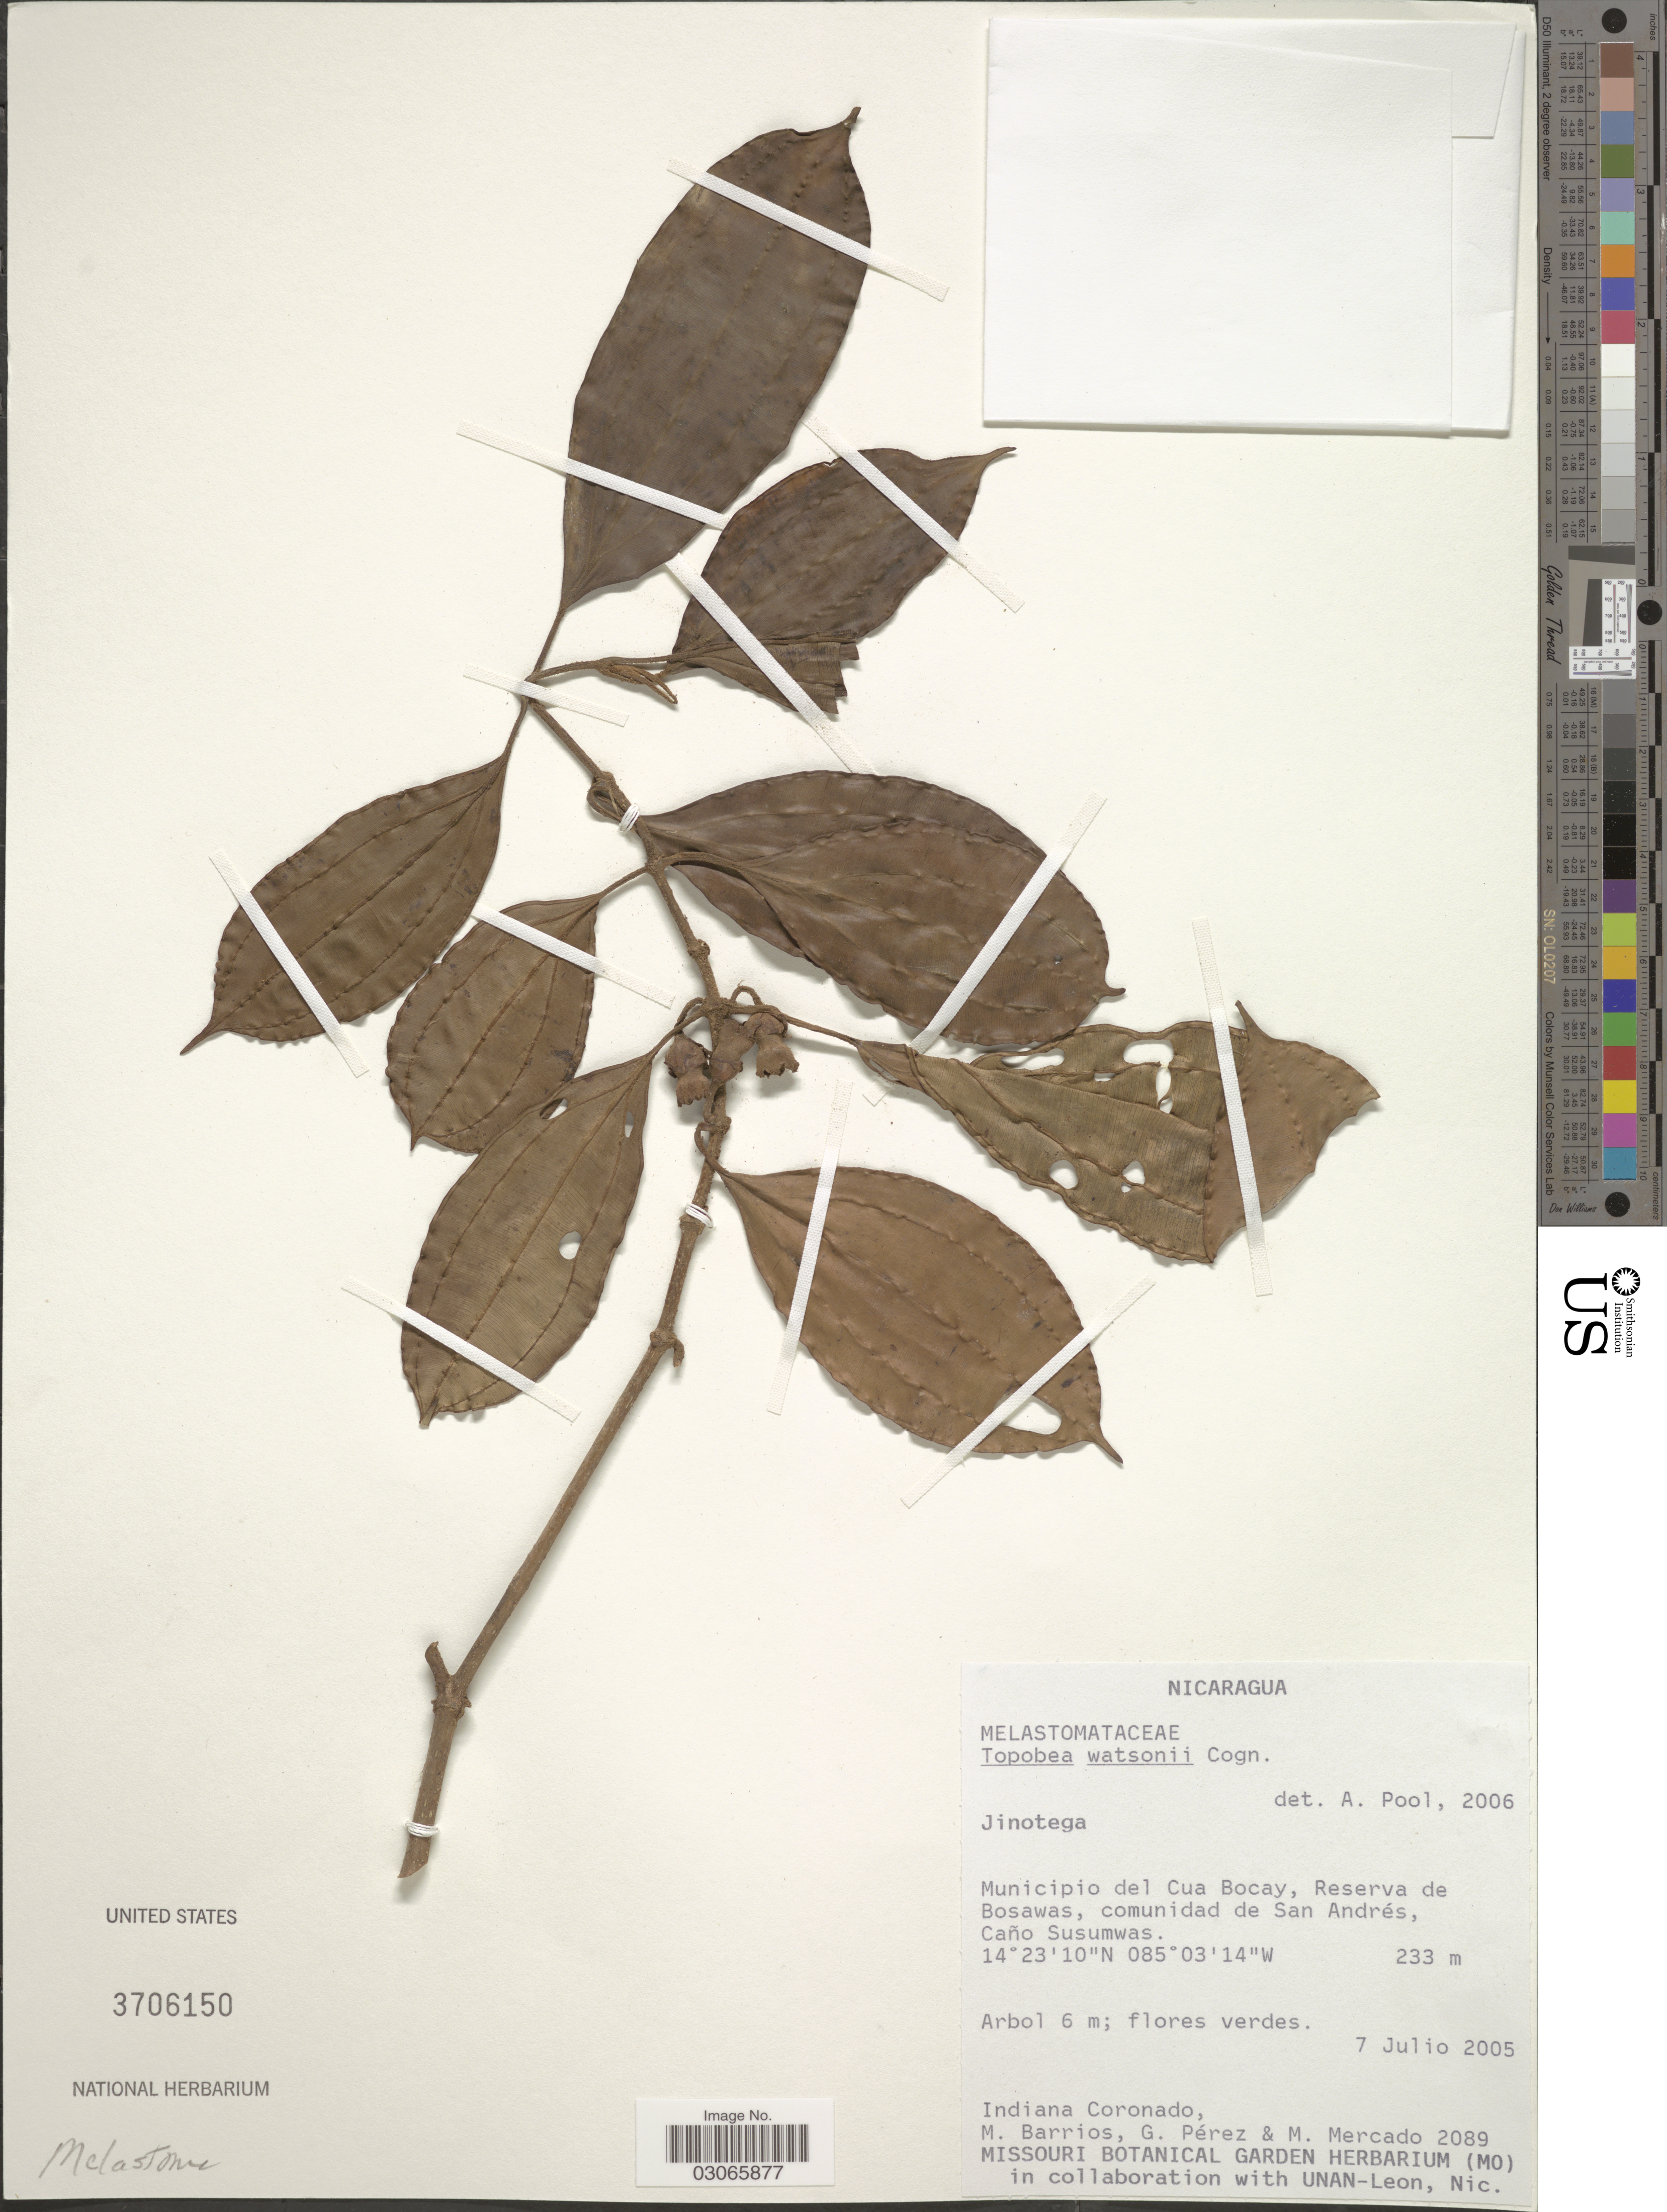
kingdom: Plantae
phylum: Tracheophyta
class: Magnoliopsida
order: Myrtales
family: Melastomataceae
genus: Topobea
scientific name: Topobea watsonii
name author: Cogn.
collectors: I. Coronado, M. Barrios, G. Perez & M. Mercado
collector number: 2089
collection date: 2005-07-07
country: Nicaragua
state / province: Jinotega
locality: Municipio del Cua Bocay, Reserva de Bosawas, comunidad de San Andrés, Caño Susumwas.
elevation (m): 233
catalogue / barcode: US 3706150